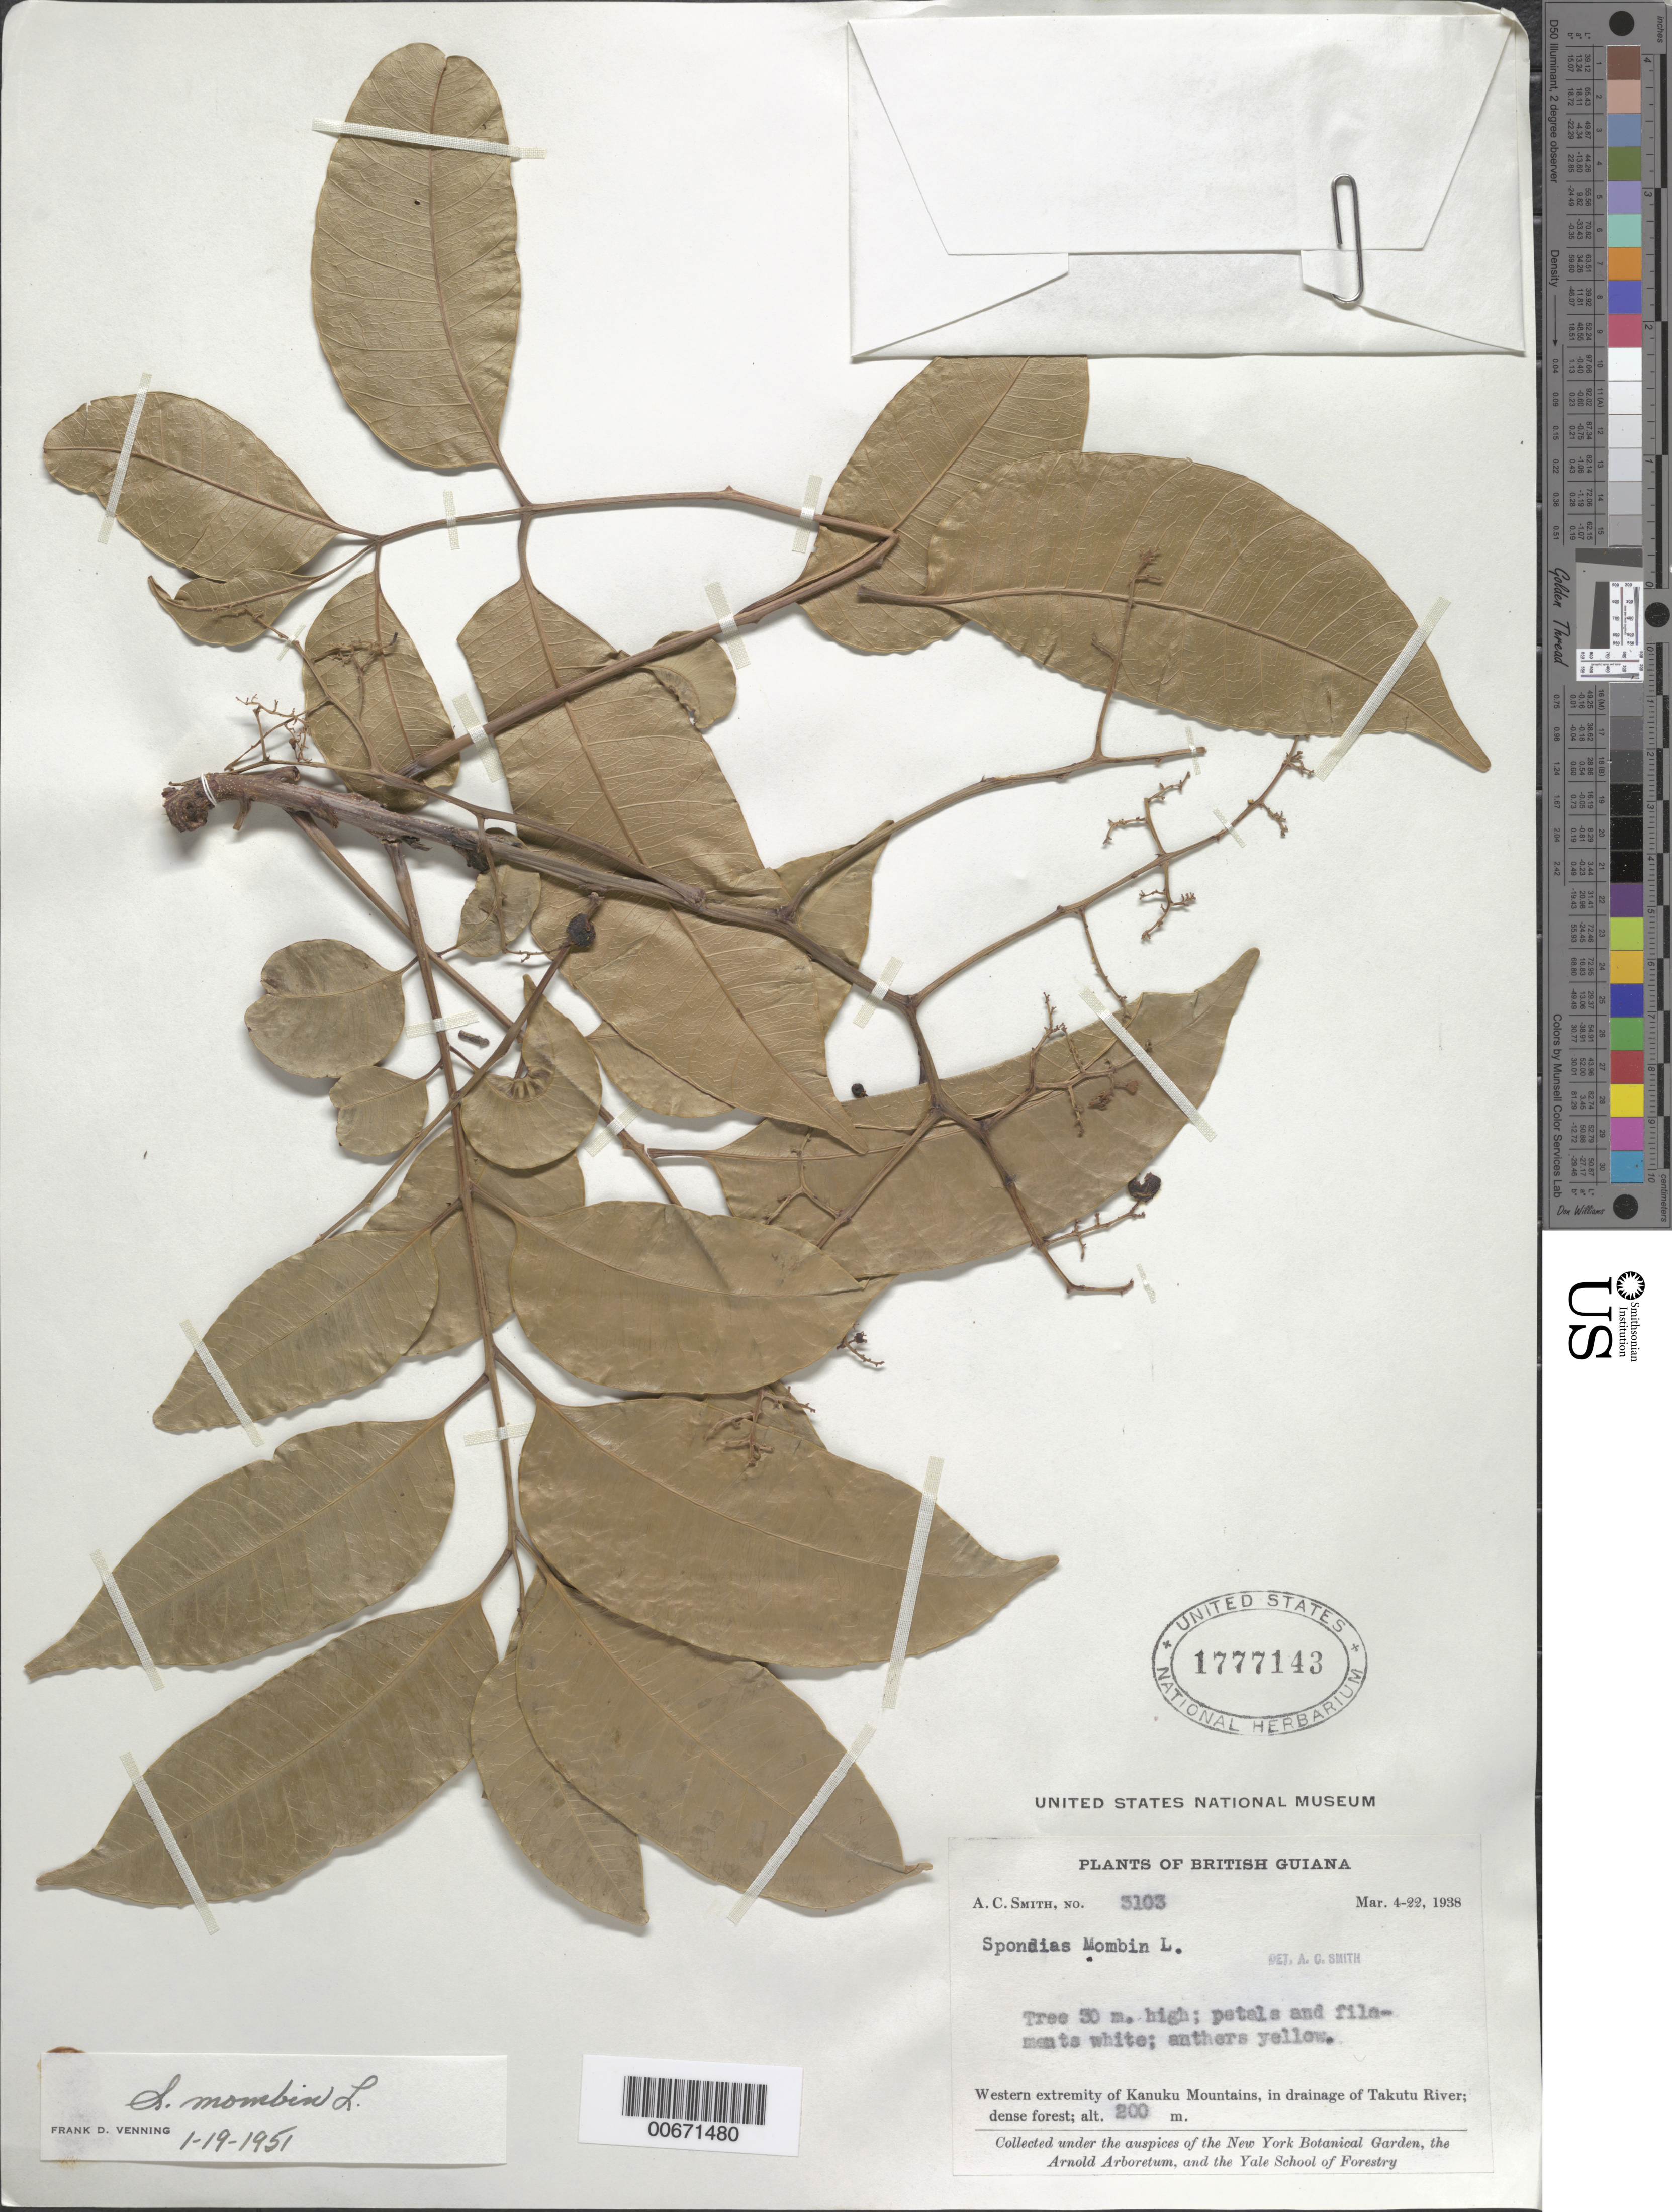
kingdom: Plantae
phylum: Tracheophyta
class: Magnoliopsida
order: Sapindales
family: Anacardiaceae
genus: Spondias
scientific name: Spondias mombin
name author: L.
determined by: Venning, F. D.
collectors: A. C. Smith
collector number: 3103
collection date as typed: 4-Mar-38 to 22-Mar-38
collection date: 1938-03-04/1938-03-22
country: Guyana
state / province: U. Takutu-U. Essequibo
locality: Kanuku Mts., drainage of Takutu R., western extremity of Kanuku Mountains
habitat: Dense forest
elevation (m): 200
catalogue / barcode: US 1777143